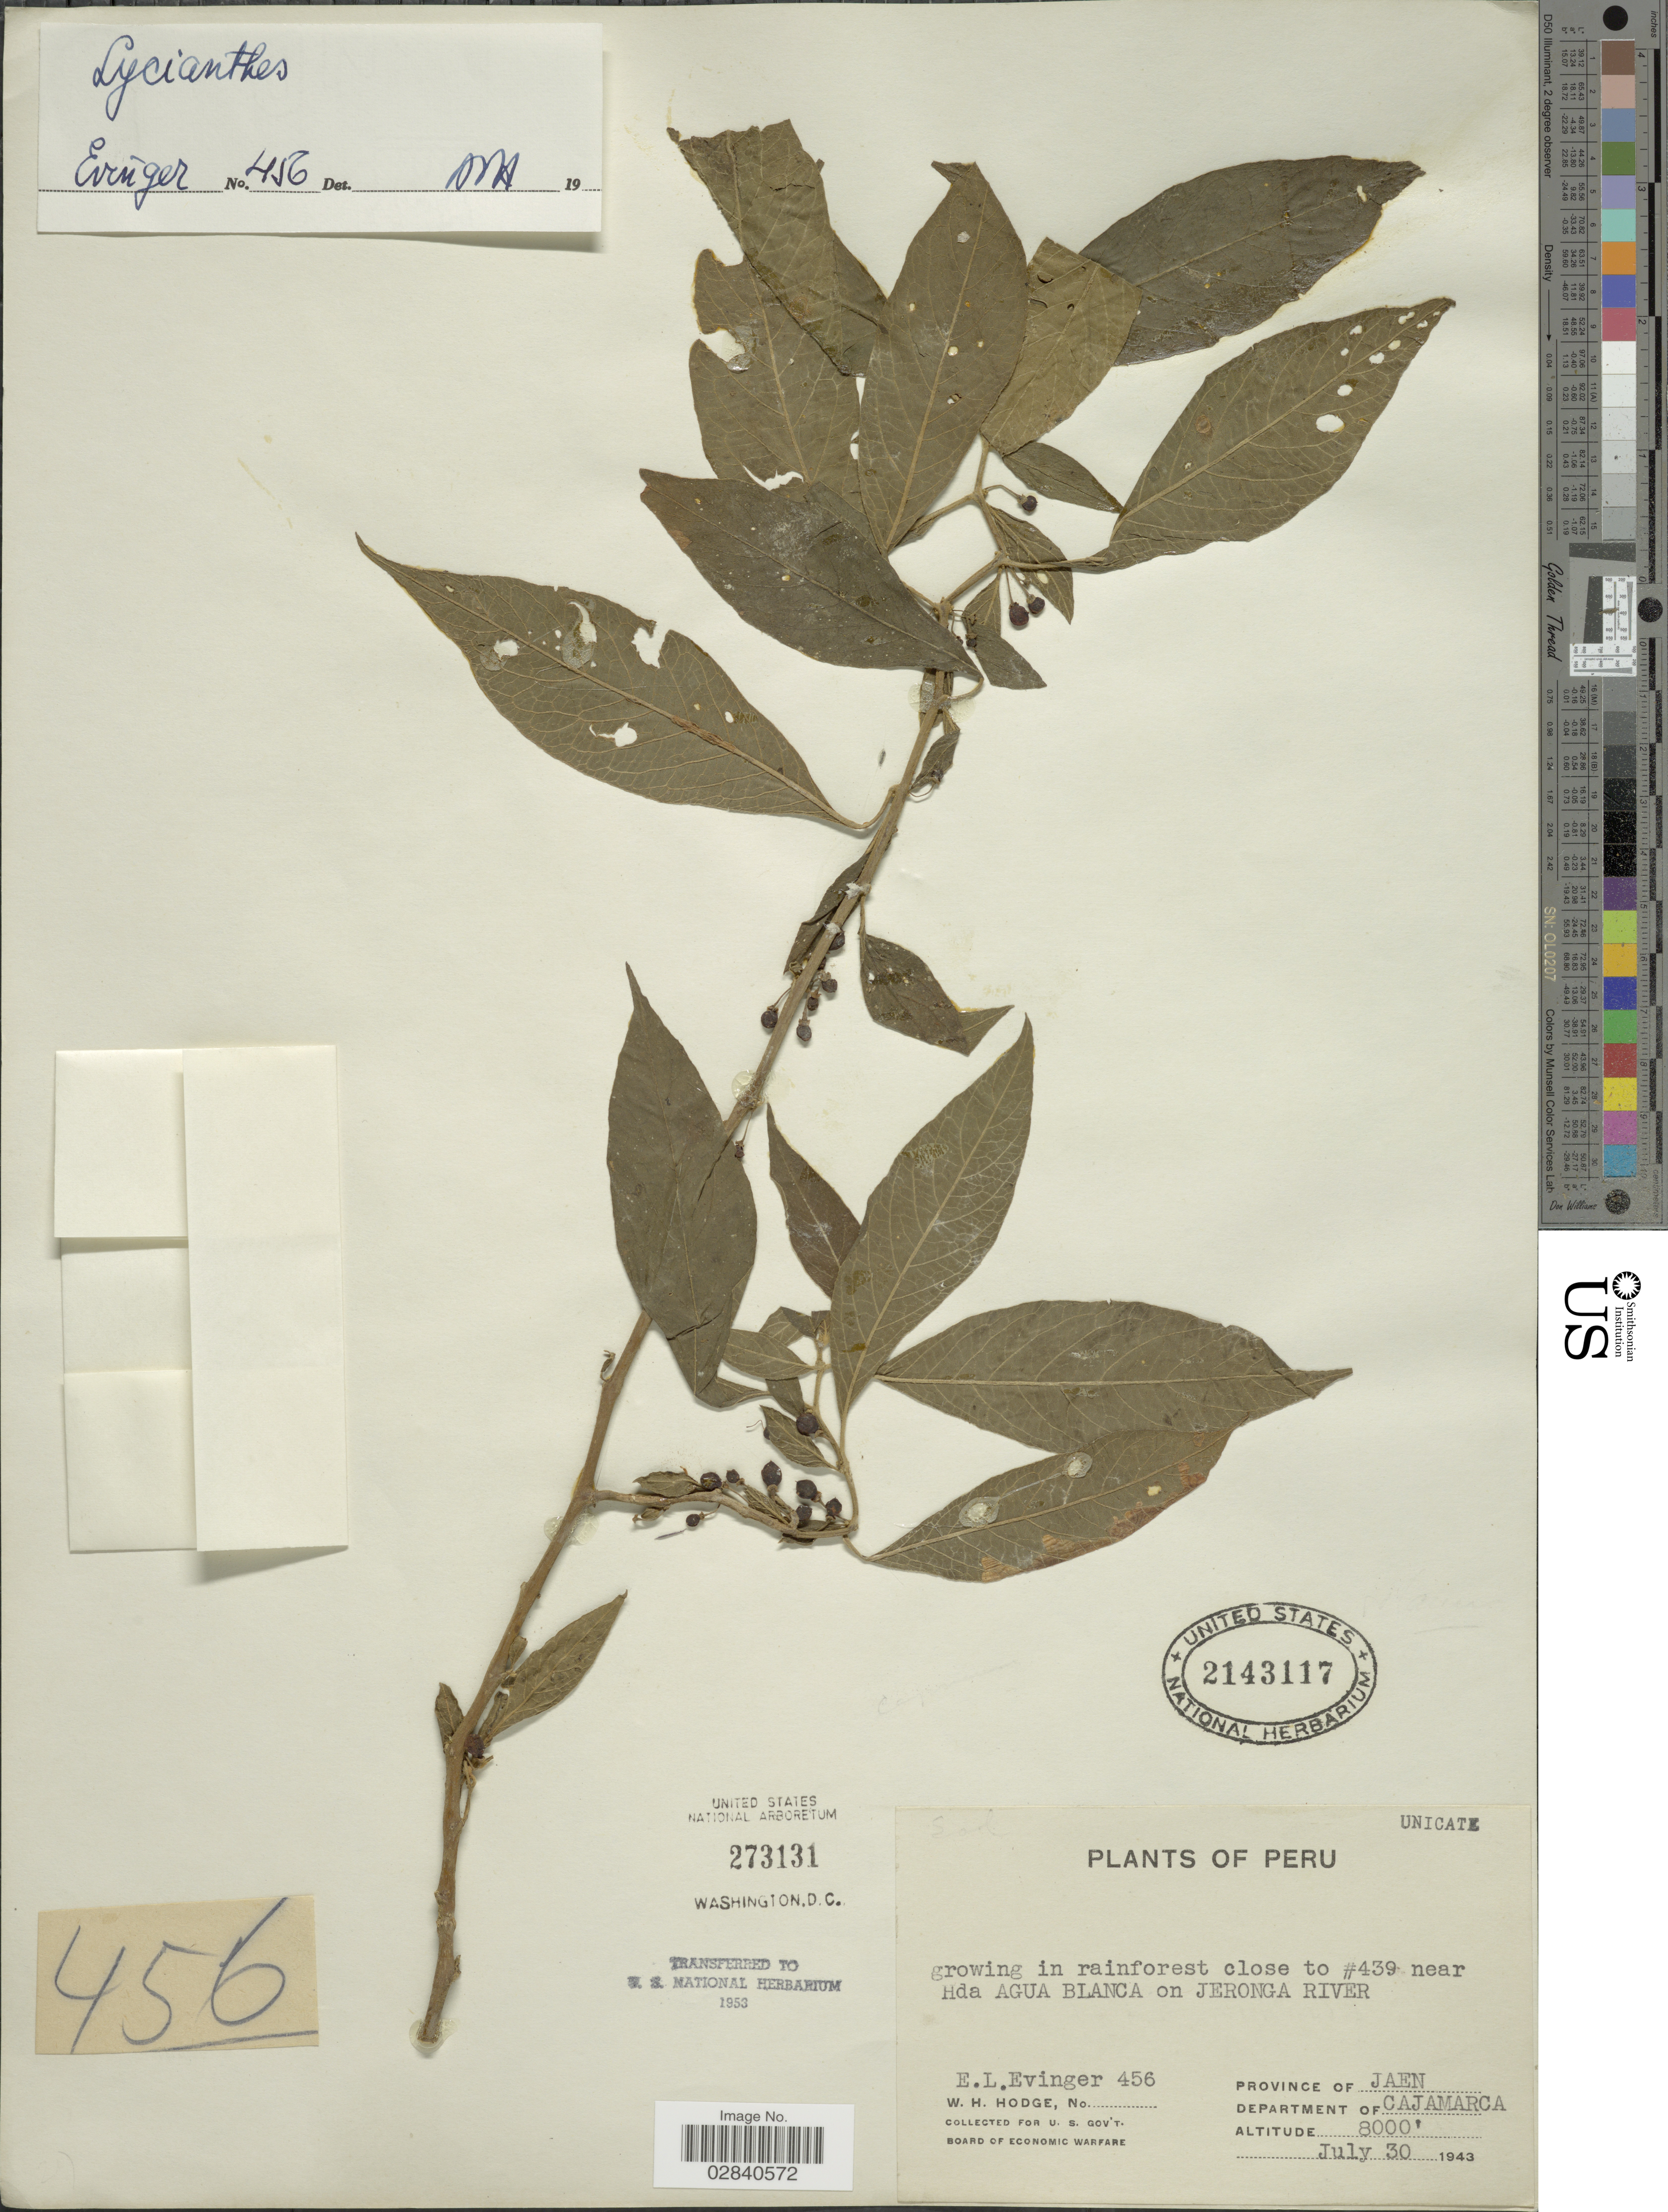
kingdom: Plantae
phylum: Tracheophyta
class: Magnoliopsida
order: Solanales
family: Solanaceae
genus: Lycianthes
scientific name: Lycianthes sp.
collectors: W. Hodge & E. Evinger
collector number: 456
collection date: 1943-07-30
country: Peru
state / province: Cajamarca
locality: Growing in rainforest close to #439 near Hda Agua Blanca on Jeronga River, Province of Jaen, Department of Cajamarca.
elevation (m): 2438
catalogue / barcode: US 2143117